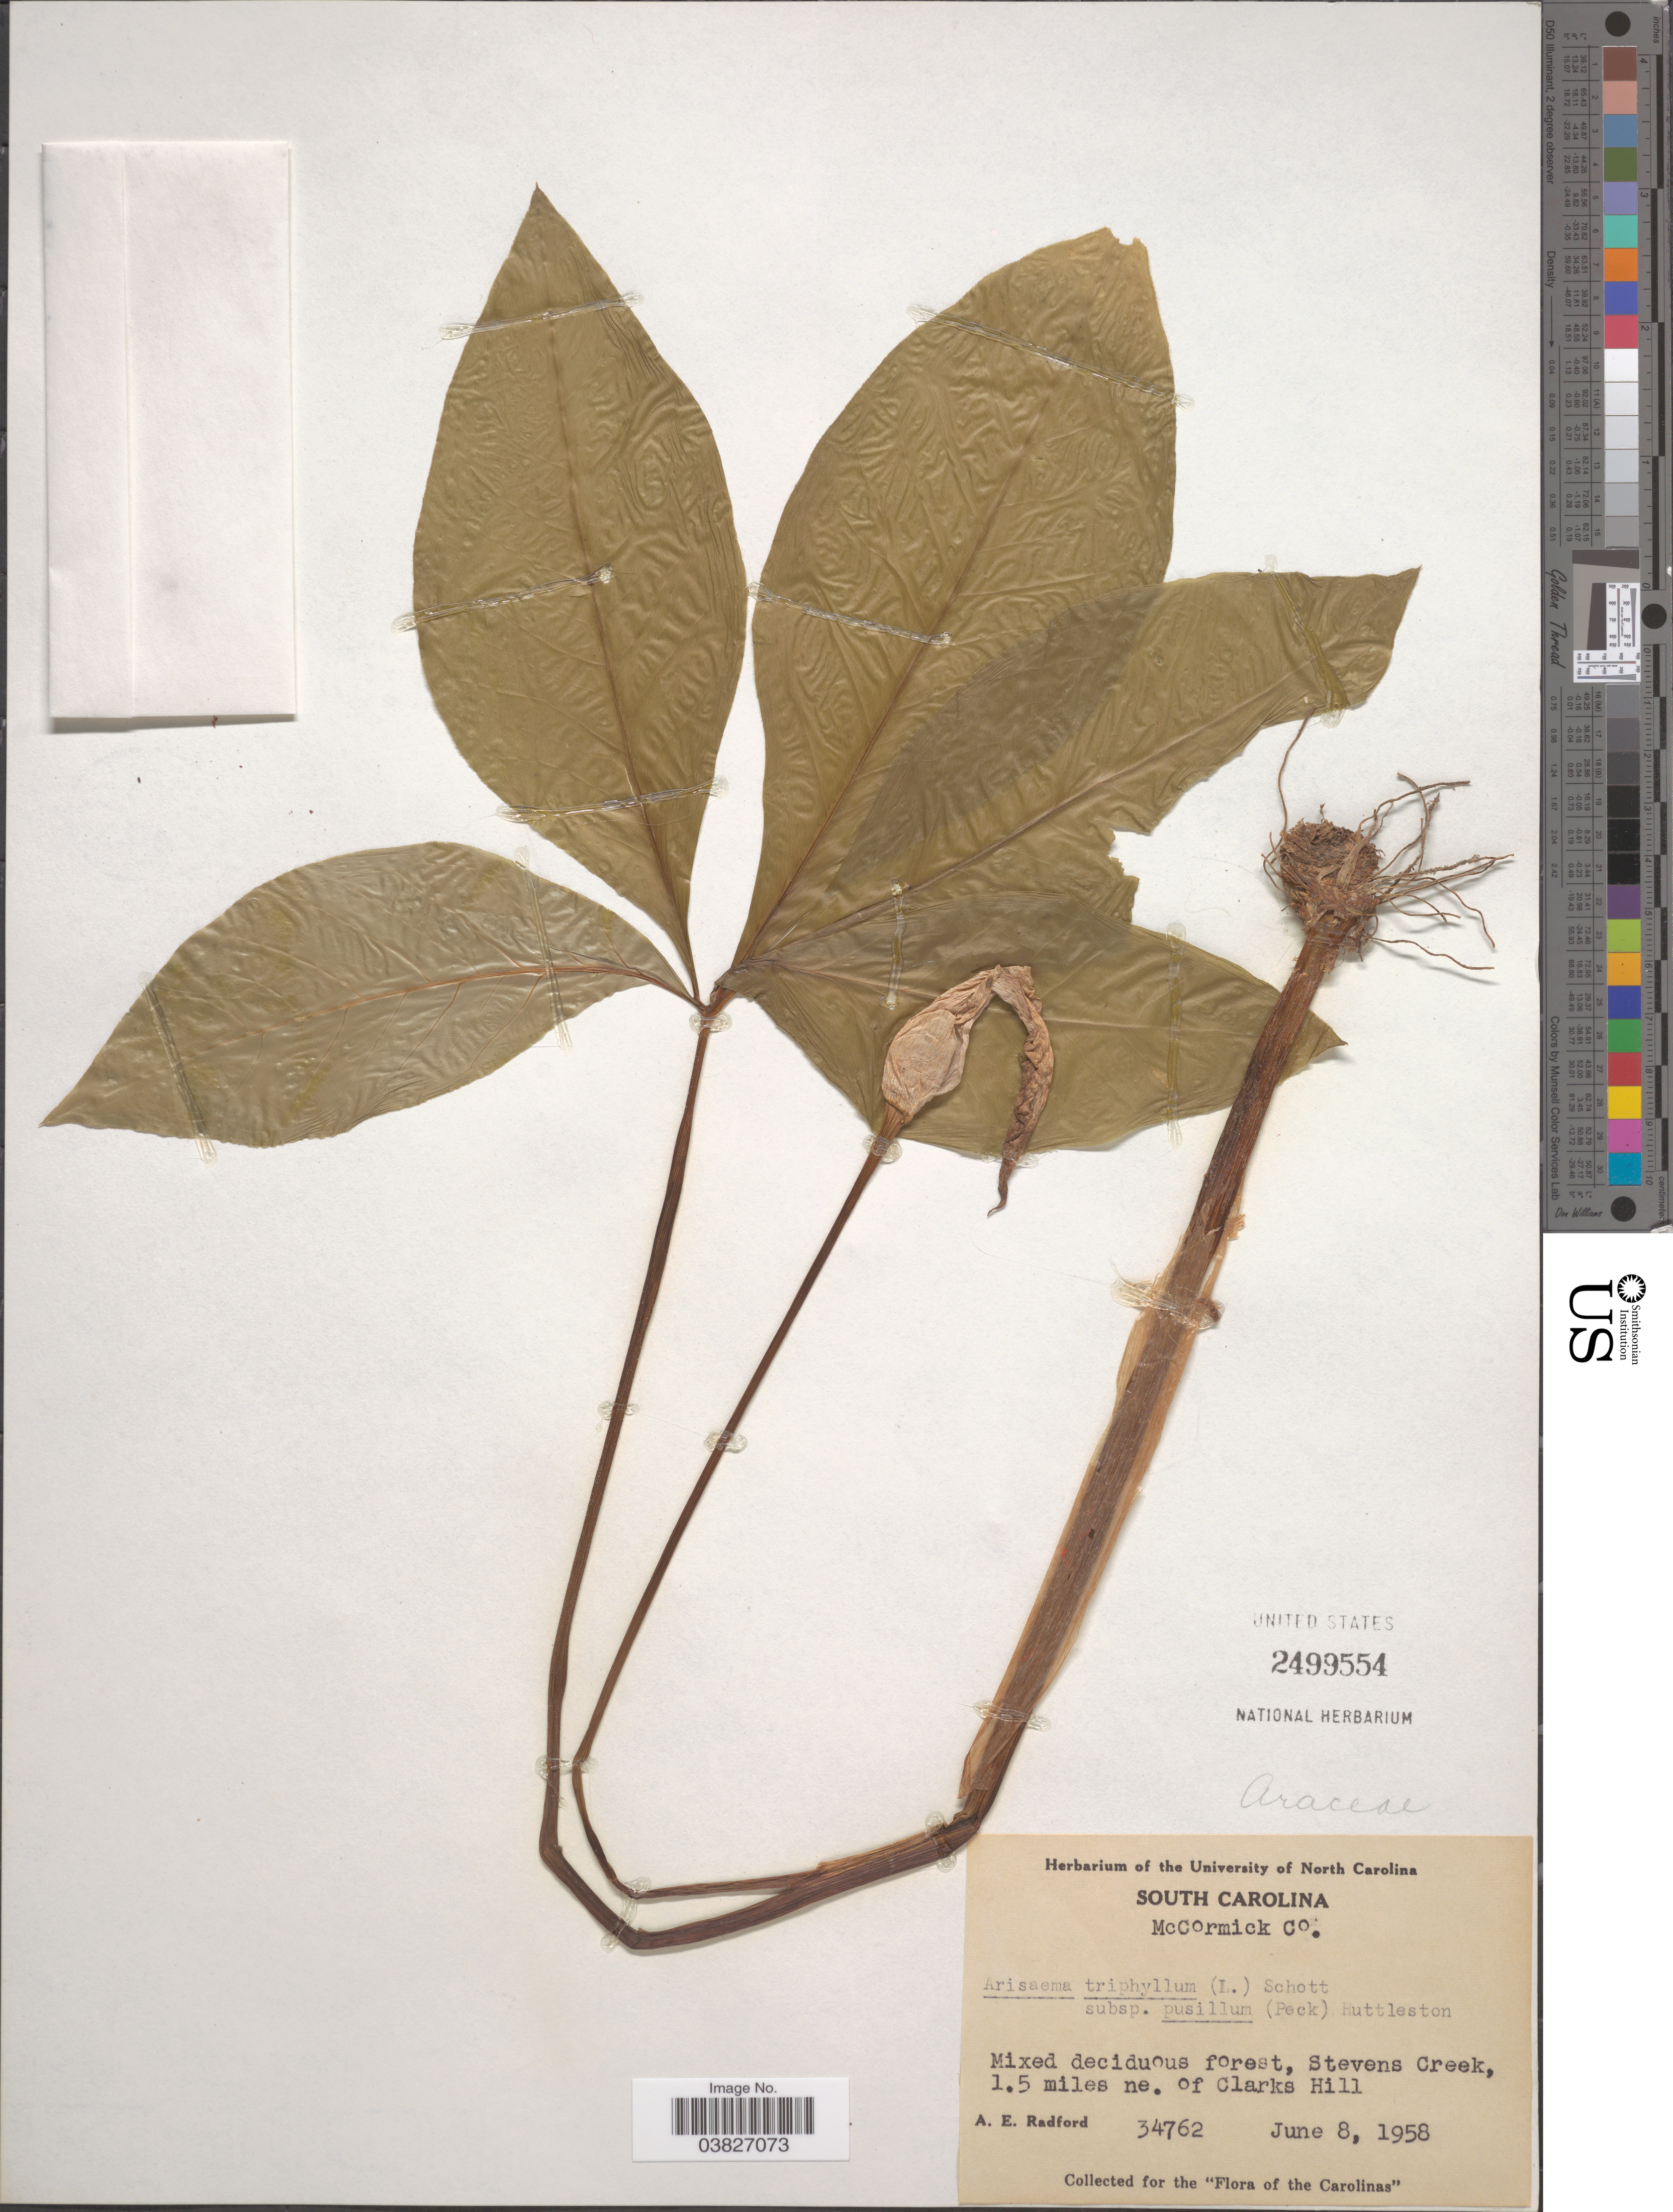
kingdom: Plantae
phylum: Tracheophyta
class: Liliopsida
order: Alismatales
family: Araceae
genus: Arisaema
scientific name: Arisaema pusillum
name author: Nash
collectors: A. E. Radford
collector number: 34762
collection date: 1958-06-08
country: United States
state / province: South Carolina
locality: McCormick Co. Stevens Creek, 1.5 miles ne. of Clarks Hill.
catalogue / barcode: US 2499554